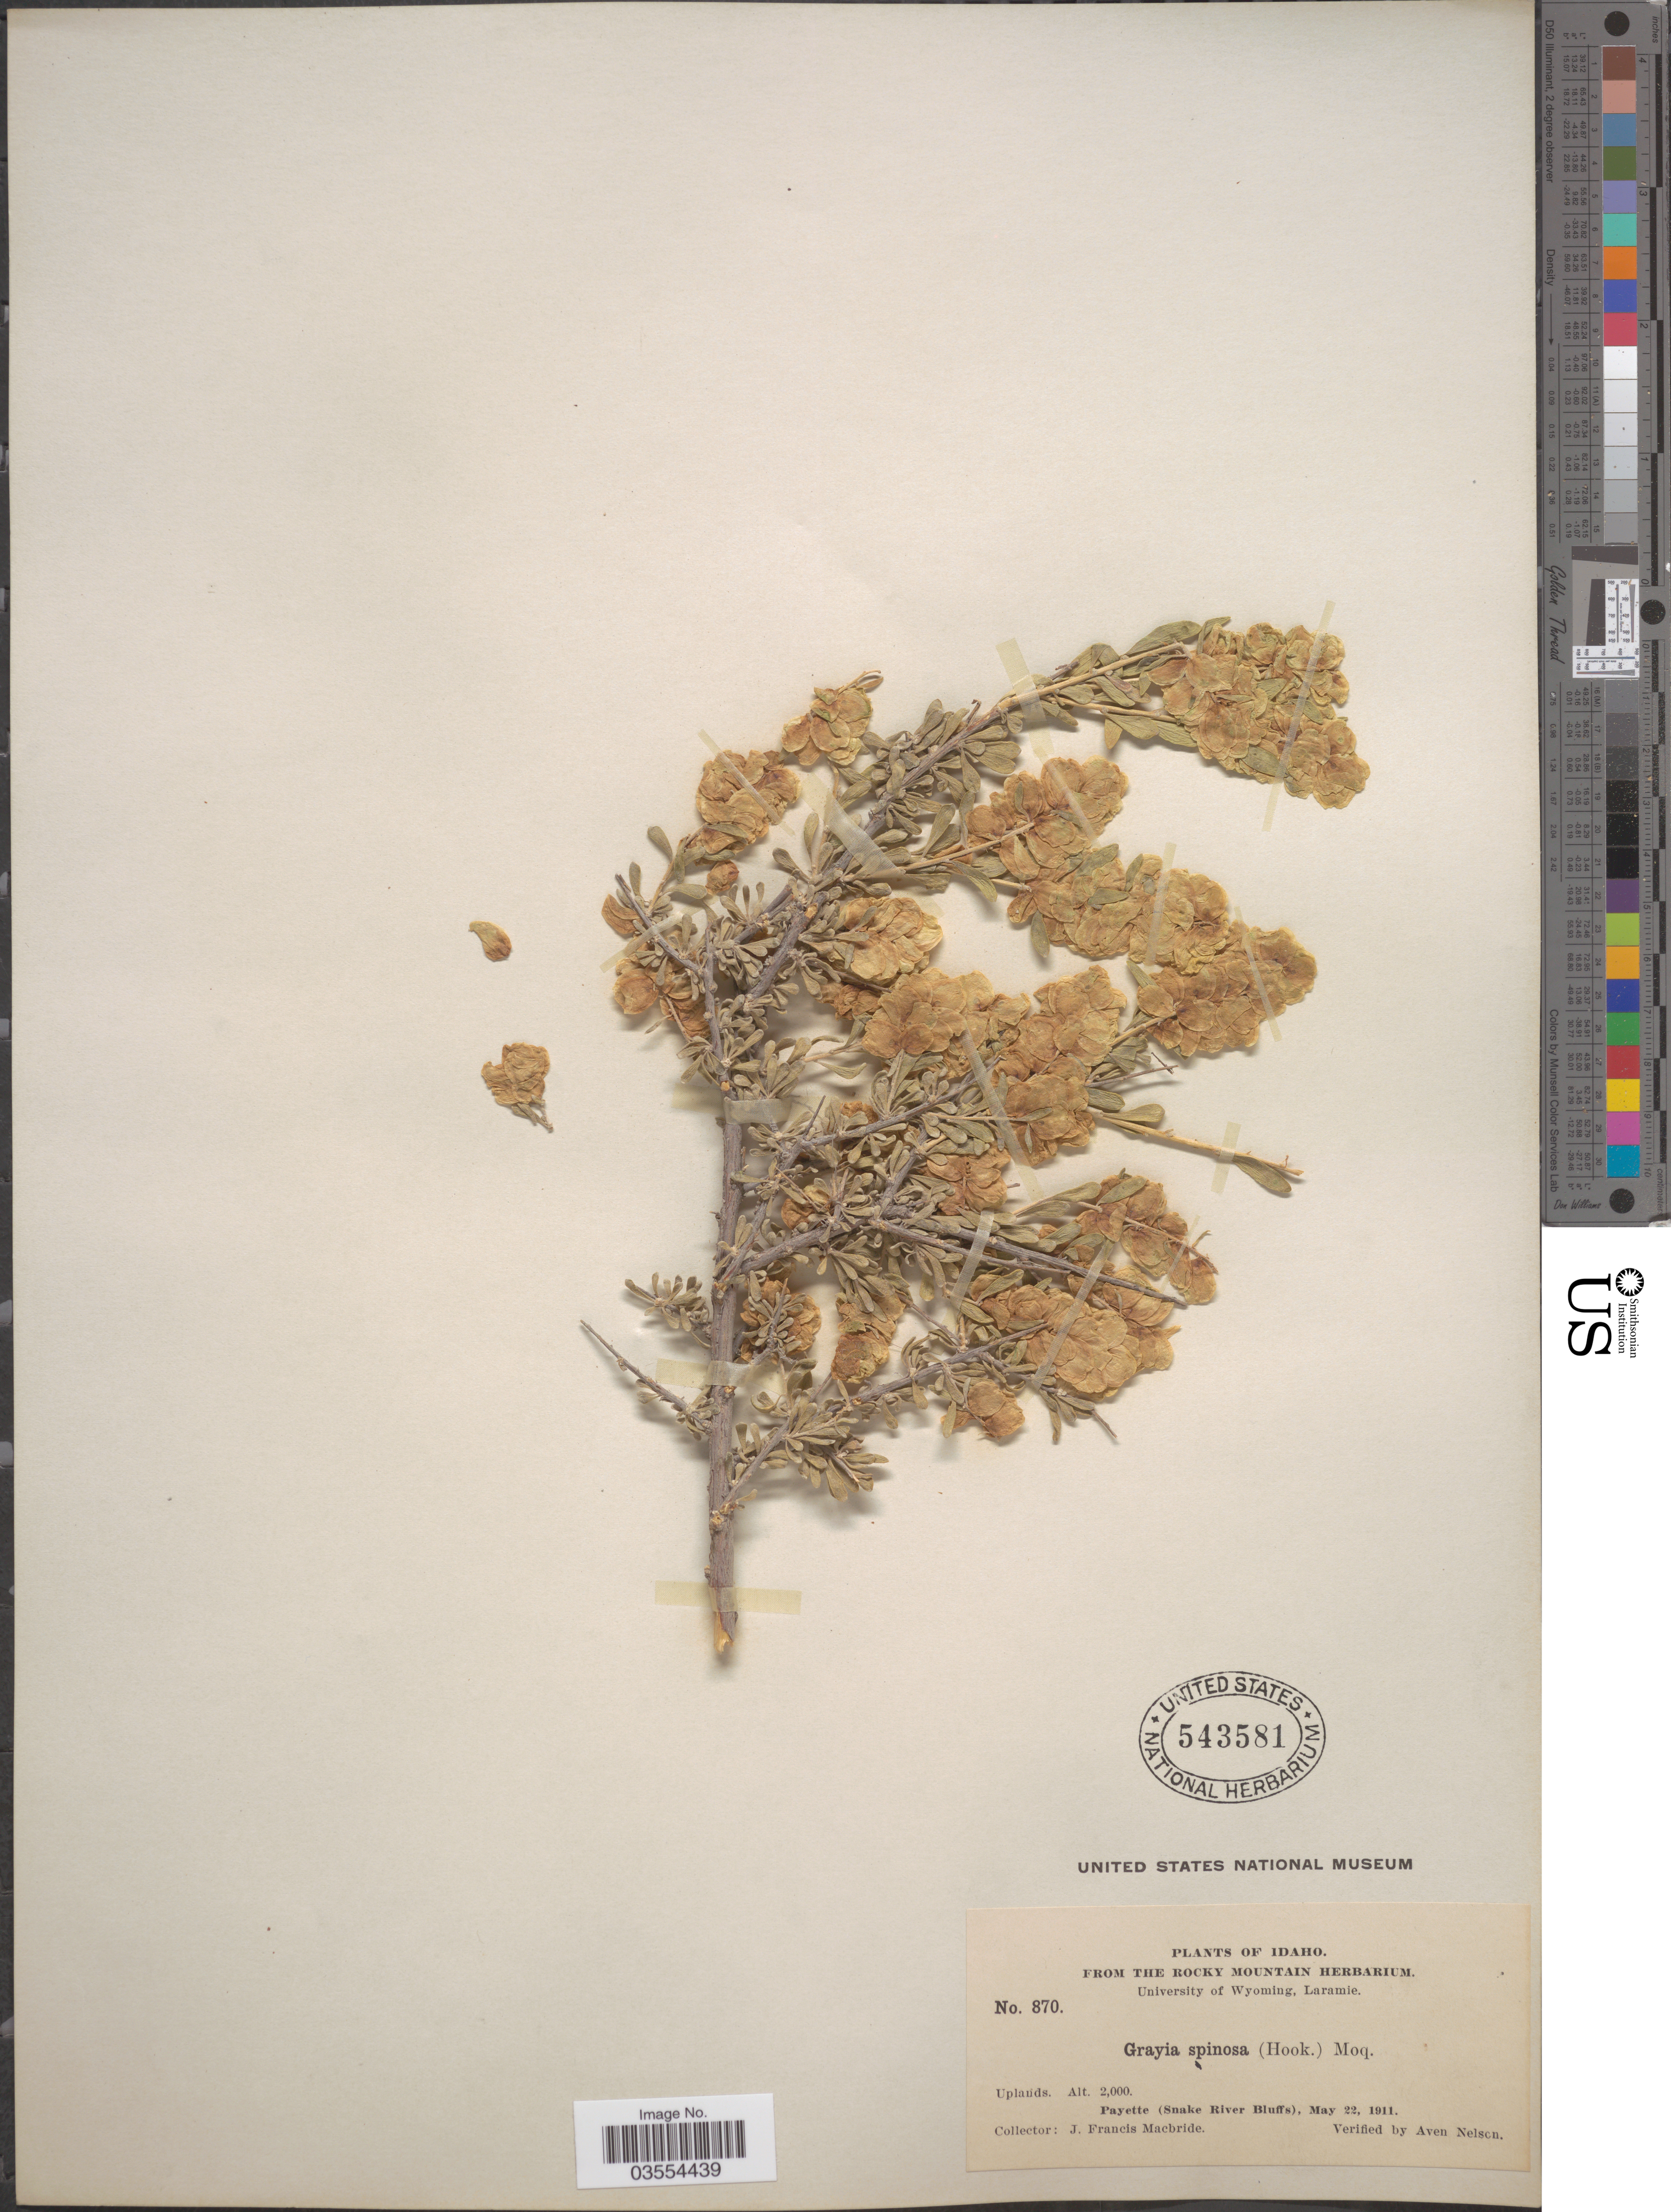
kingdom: Plantae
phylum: Tracheophyta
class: Magnoliopsida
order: Caryophyllales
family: Amaranthaceae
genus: Grayia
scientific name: Grayia spinosa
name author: (Hook.) Moq.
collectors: J. F. Macbride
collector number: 870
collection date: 1911-05-22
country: United States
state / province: Idaho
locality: Payette (Snake River Bluffs).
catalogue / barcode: US 543581